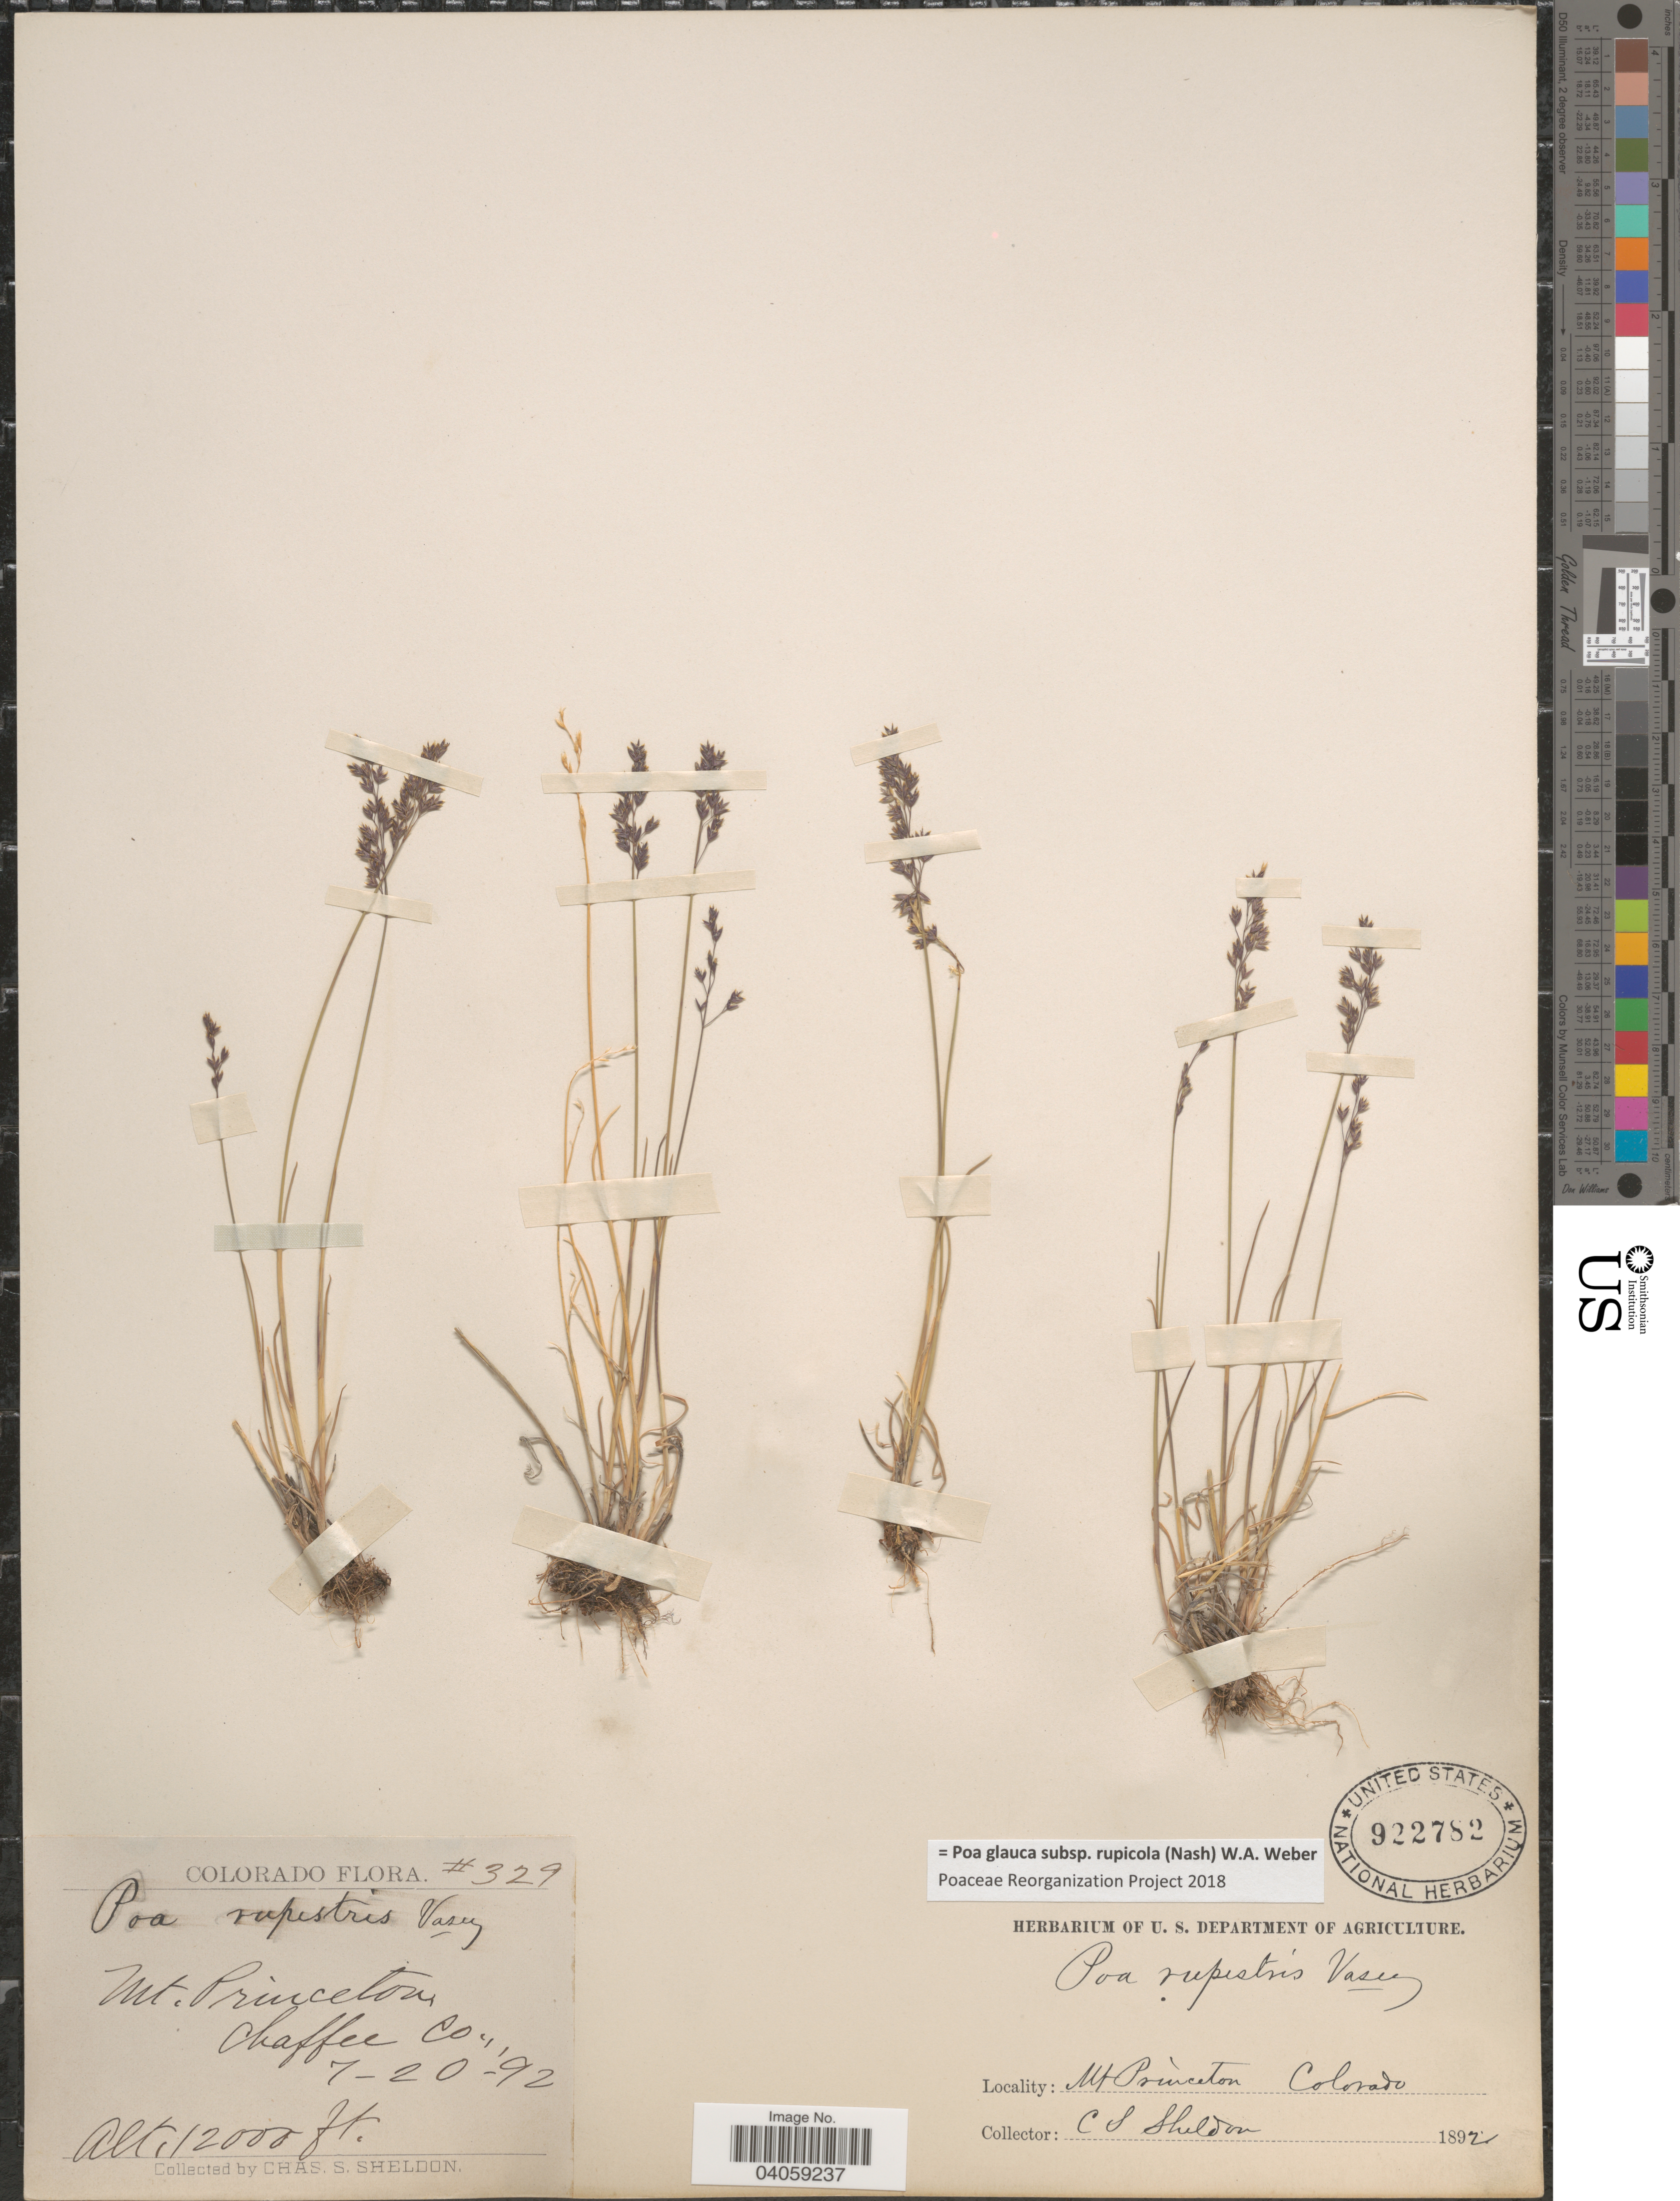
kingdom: Plantae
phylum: Tracheophyta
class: Liliopsida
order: Poales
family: Poaceae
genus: Poa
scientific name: Poa glauca subsp. rupicola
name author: (Nash) W.A. Weber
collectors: C. S. Sheldon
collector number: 329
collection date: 1892-07-20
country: United States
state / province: Colorado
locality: Mt. Princeton, Chaffee Co.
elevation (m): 3658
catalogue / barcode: US 922782